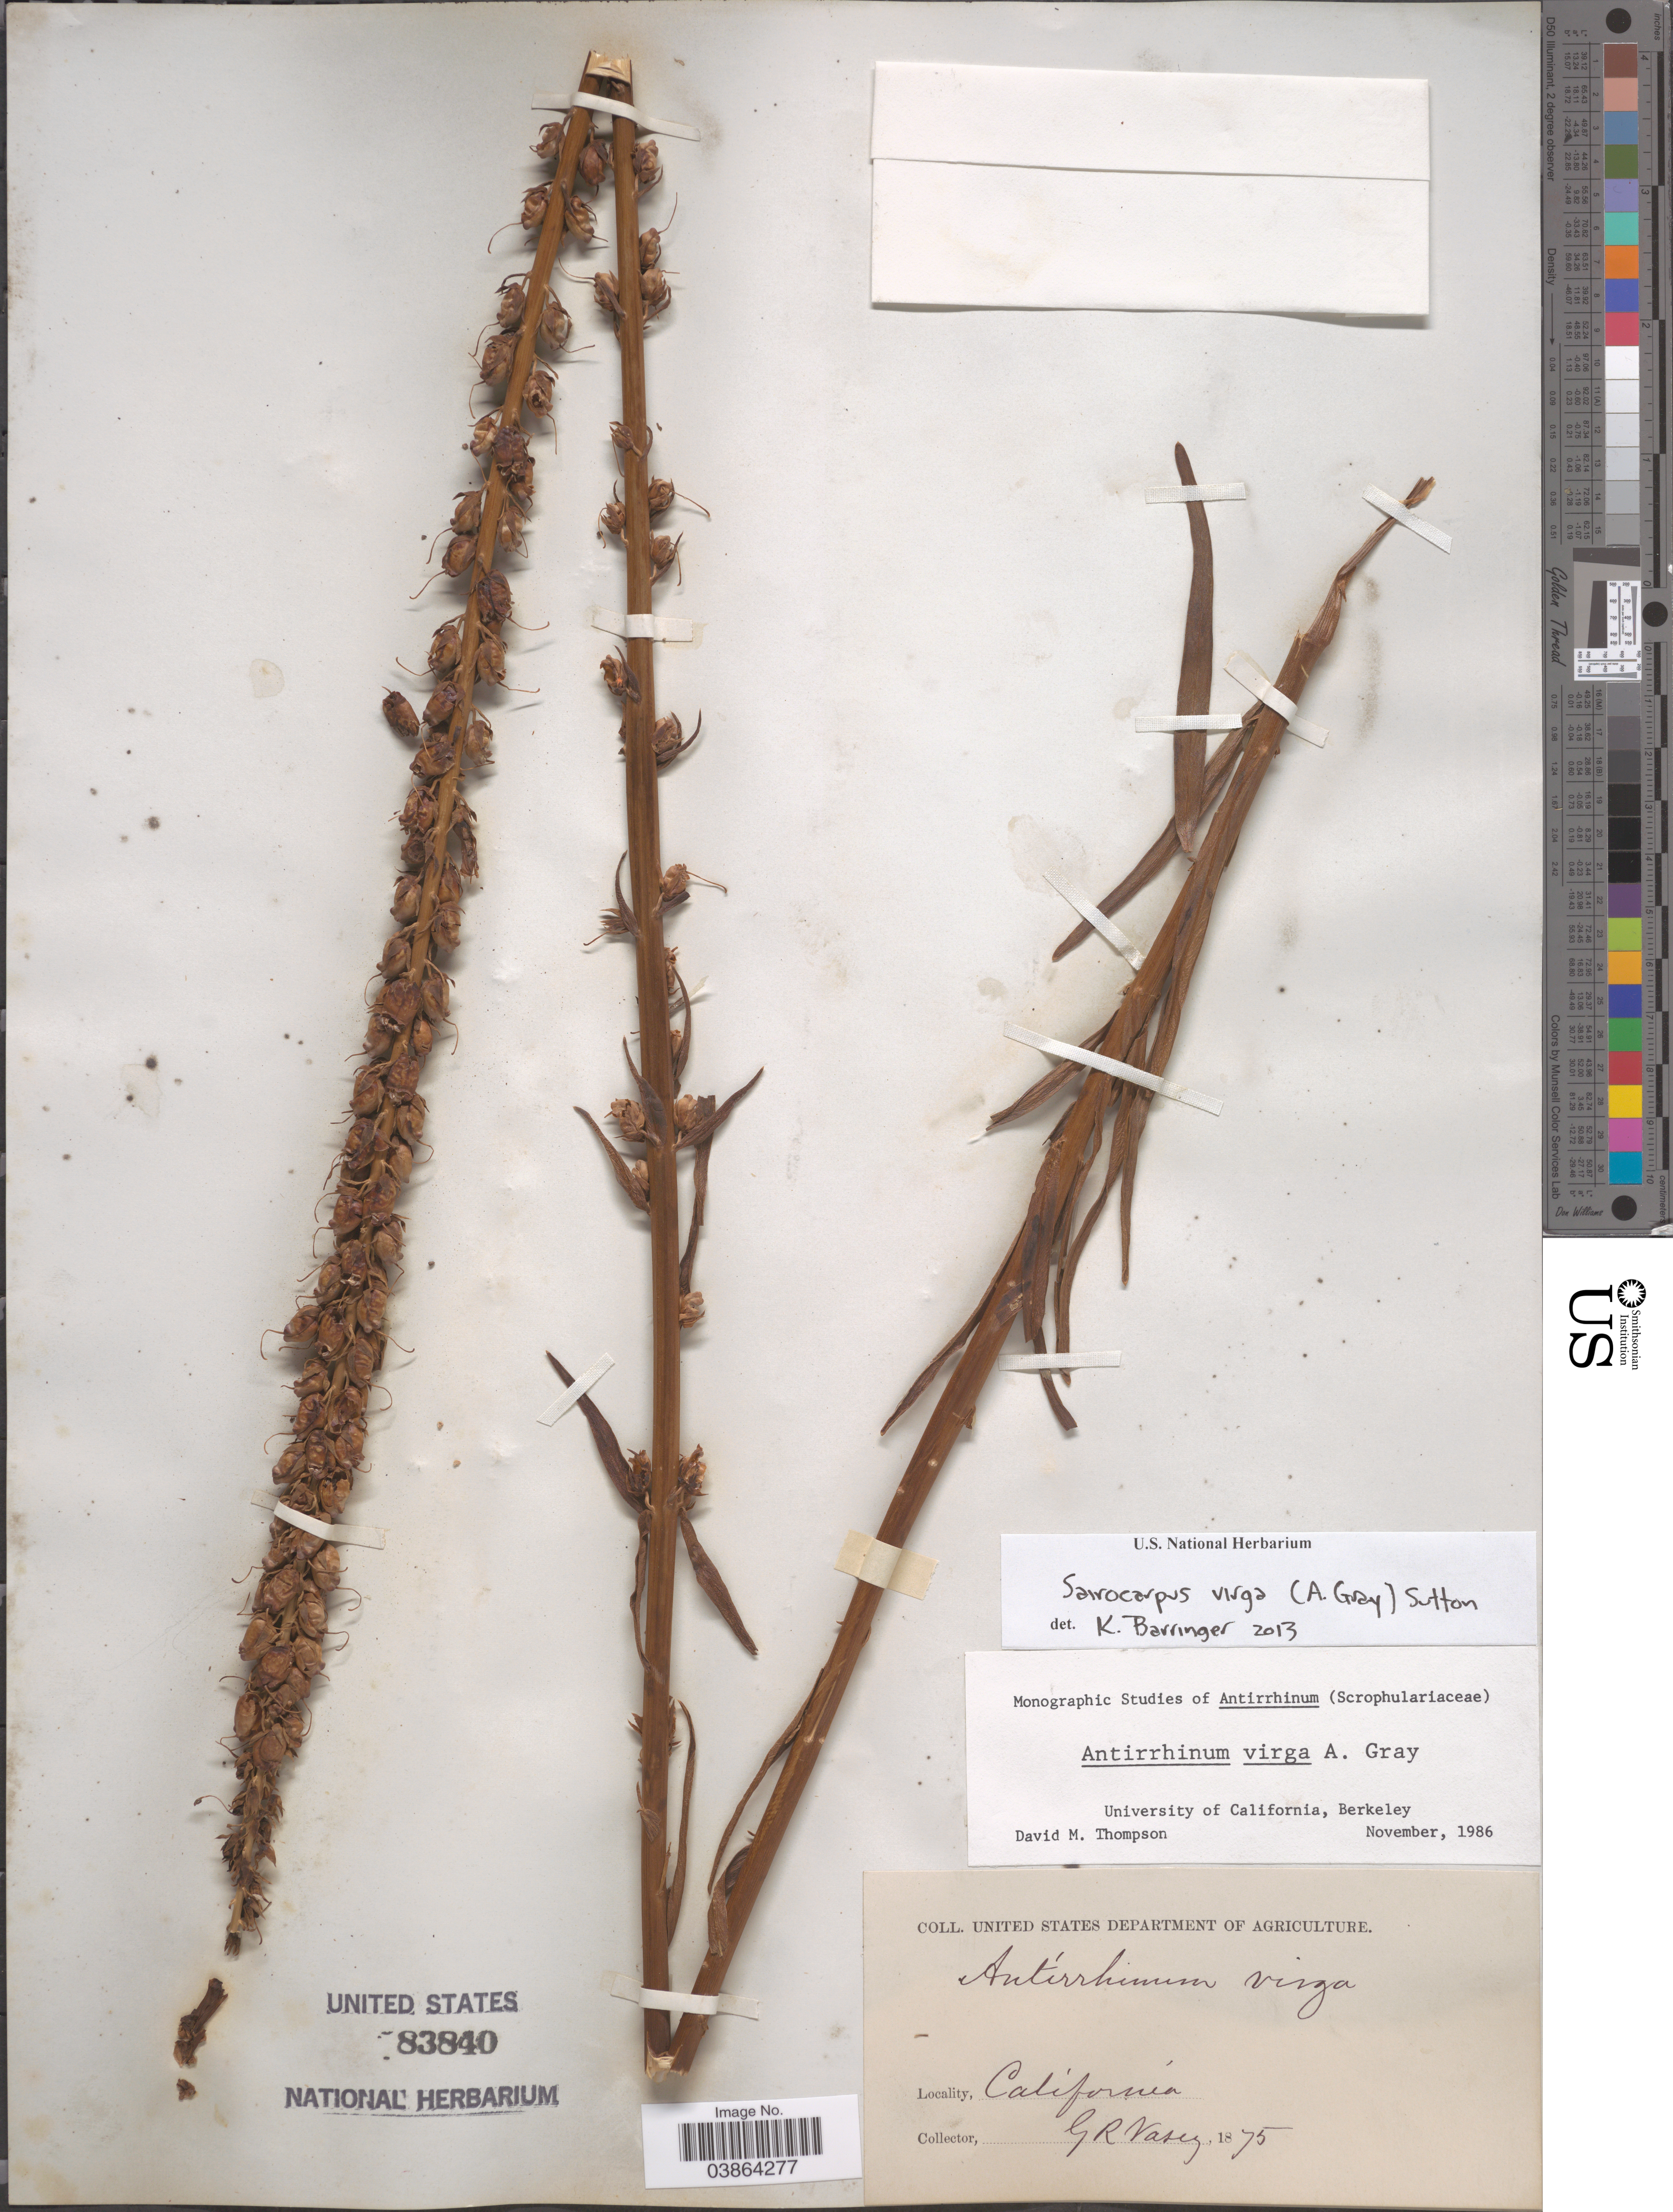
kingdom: Plantae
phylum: Tracheophyta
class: Magnoliopsida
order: Lamiales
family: Plantaginaceae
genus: Sairocarpus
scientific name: Sairocarpus virga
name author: (A. Gray) D.A. Sutton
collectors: G. R. Vasey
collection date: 1875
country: United States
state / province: California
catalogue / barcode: US 83840